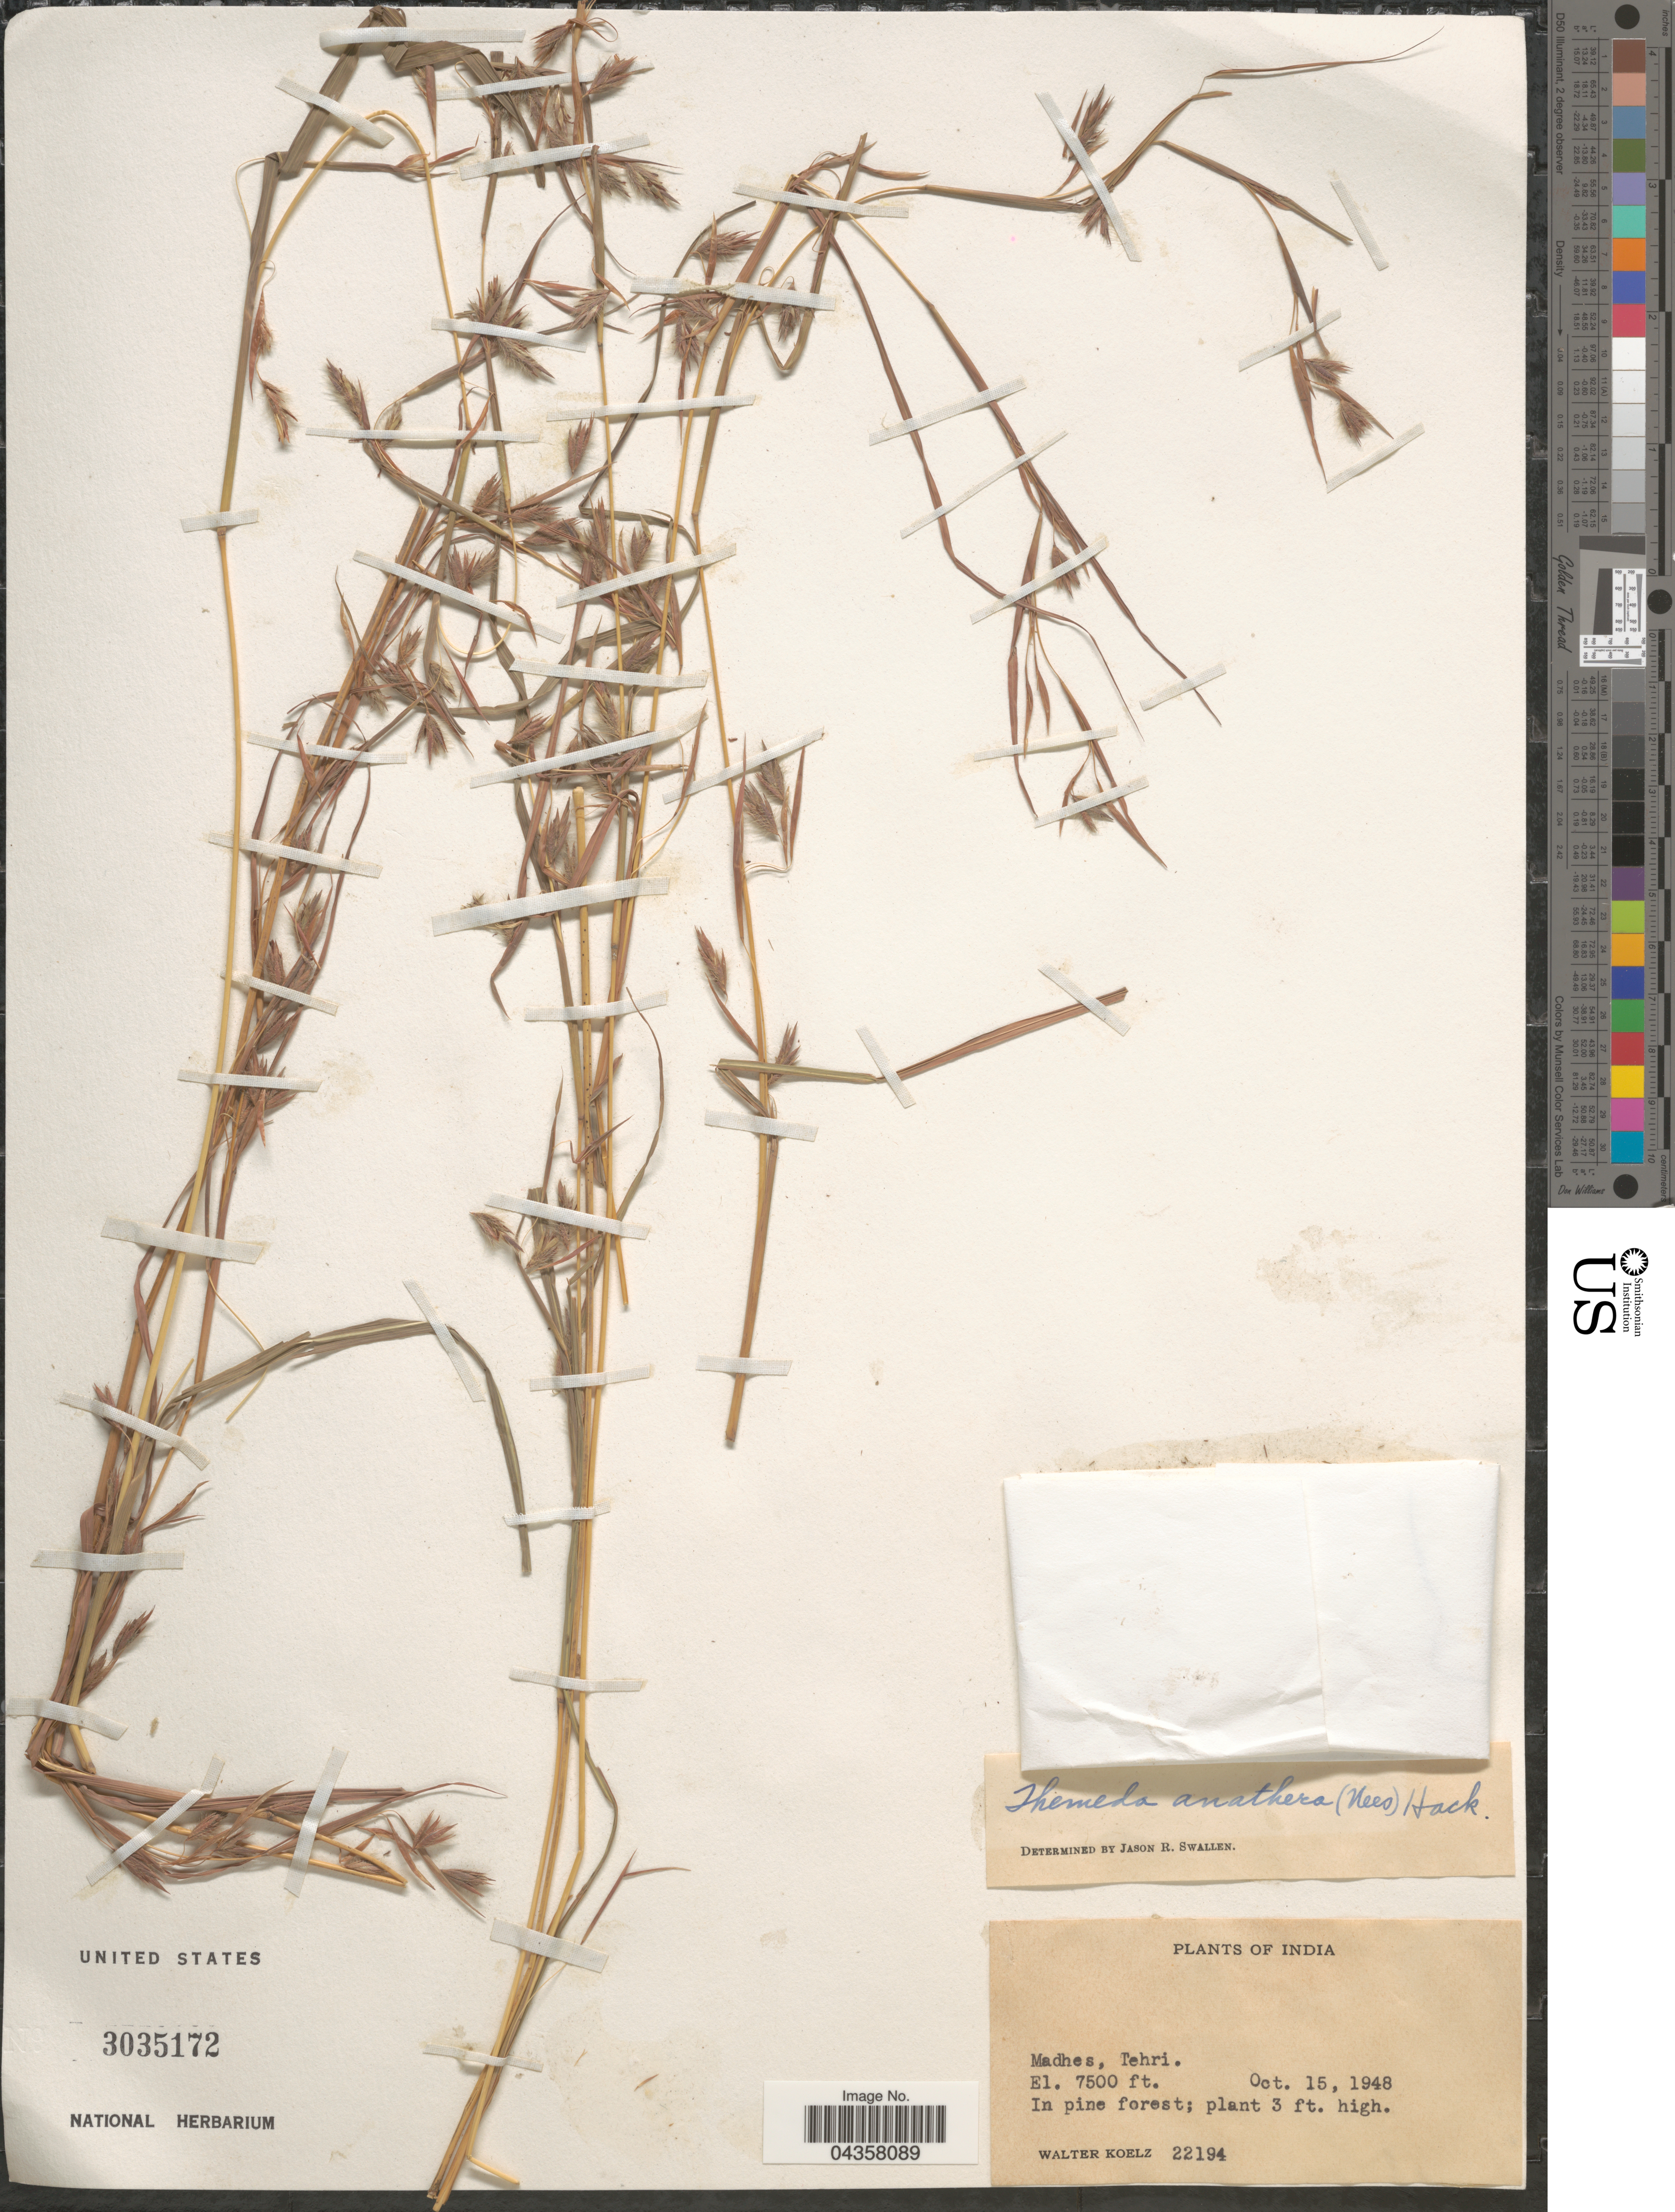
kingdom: Plantae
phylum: Tracheophyta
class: Liliopsida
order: Poales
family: Poaceae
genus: Themeda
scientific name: Themeda anathera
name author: (Nees) Hack.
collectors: W. N. Koelz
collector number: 22194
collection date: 1948-10-15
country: India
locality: Madhes, Tehri.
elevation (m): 2286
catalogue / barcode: US 3035172